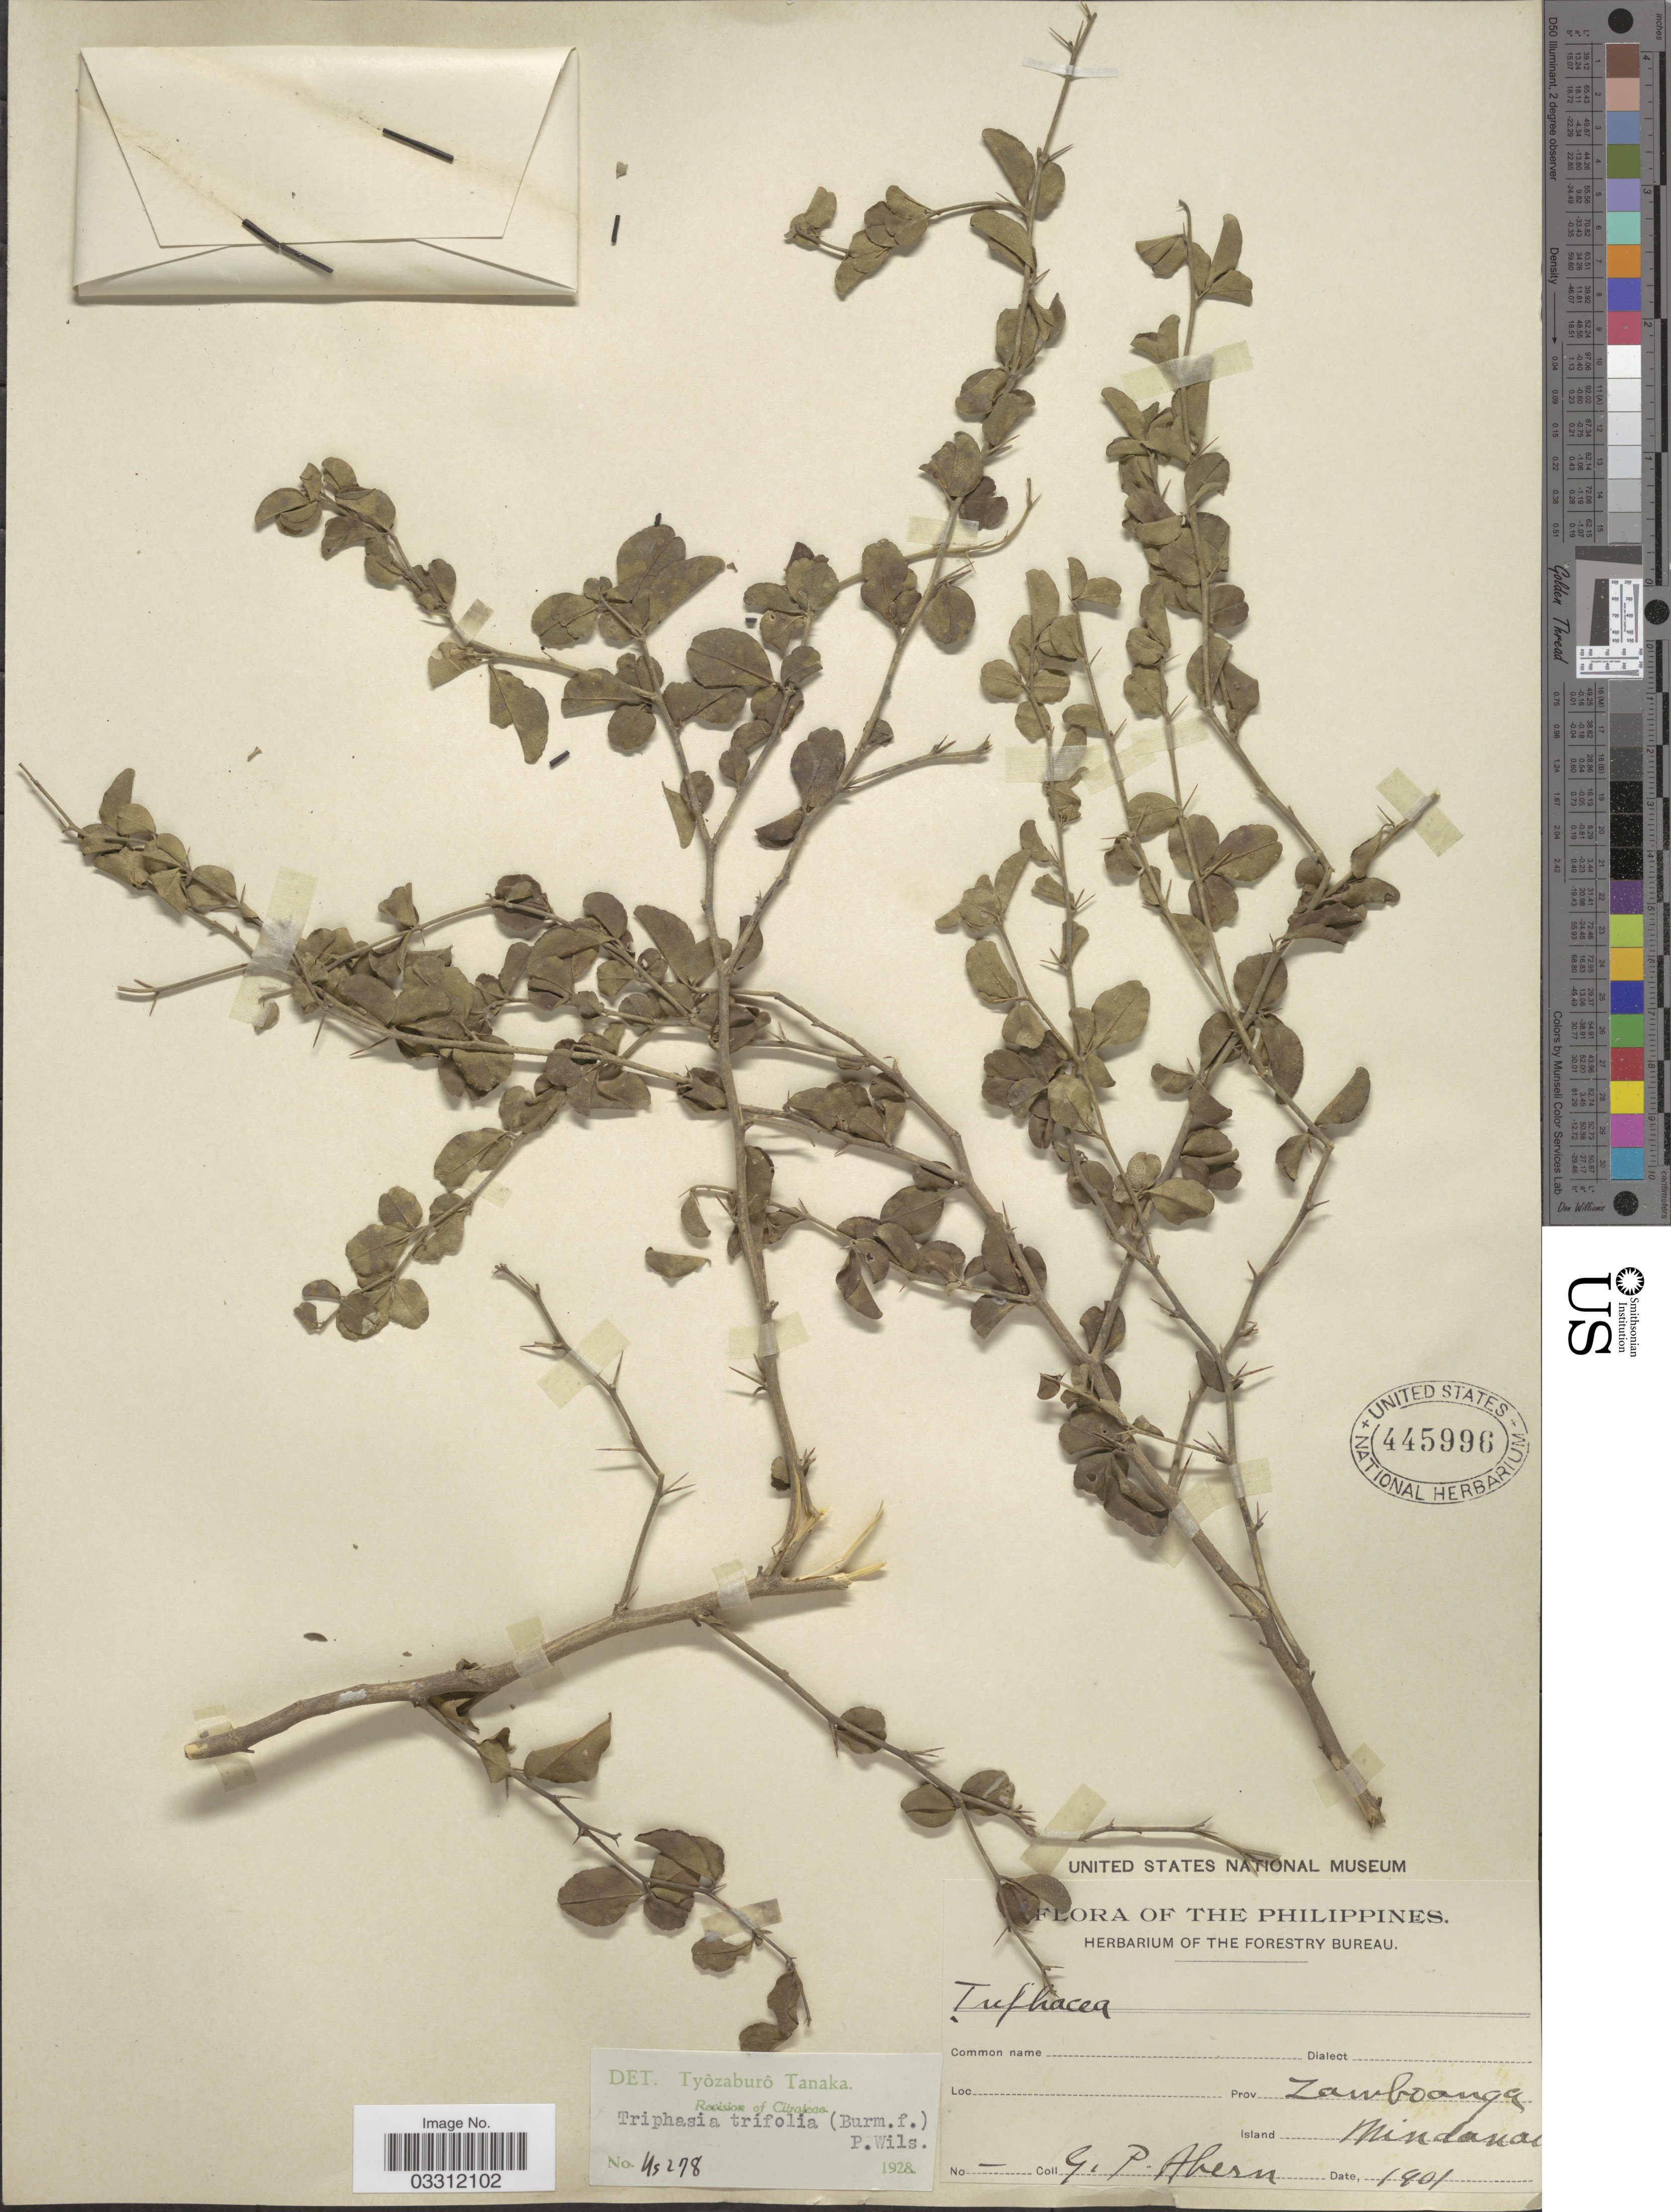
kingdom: Plantae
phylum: Tracheophyta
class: Magnoliopsida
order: Sapindales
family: Rutaceae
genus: Triphasia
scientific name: Triphasia trifolia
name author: (Burm. f.) P. Wilson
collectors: G. Ahern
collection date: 1901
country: Philippines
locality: Prov Zamboanga, Island Mindanao.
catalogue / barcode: US 445996